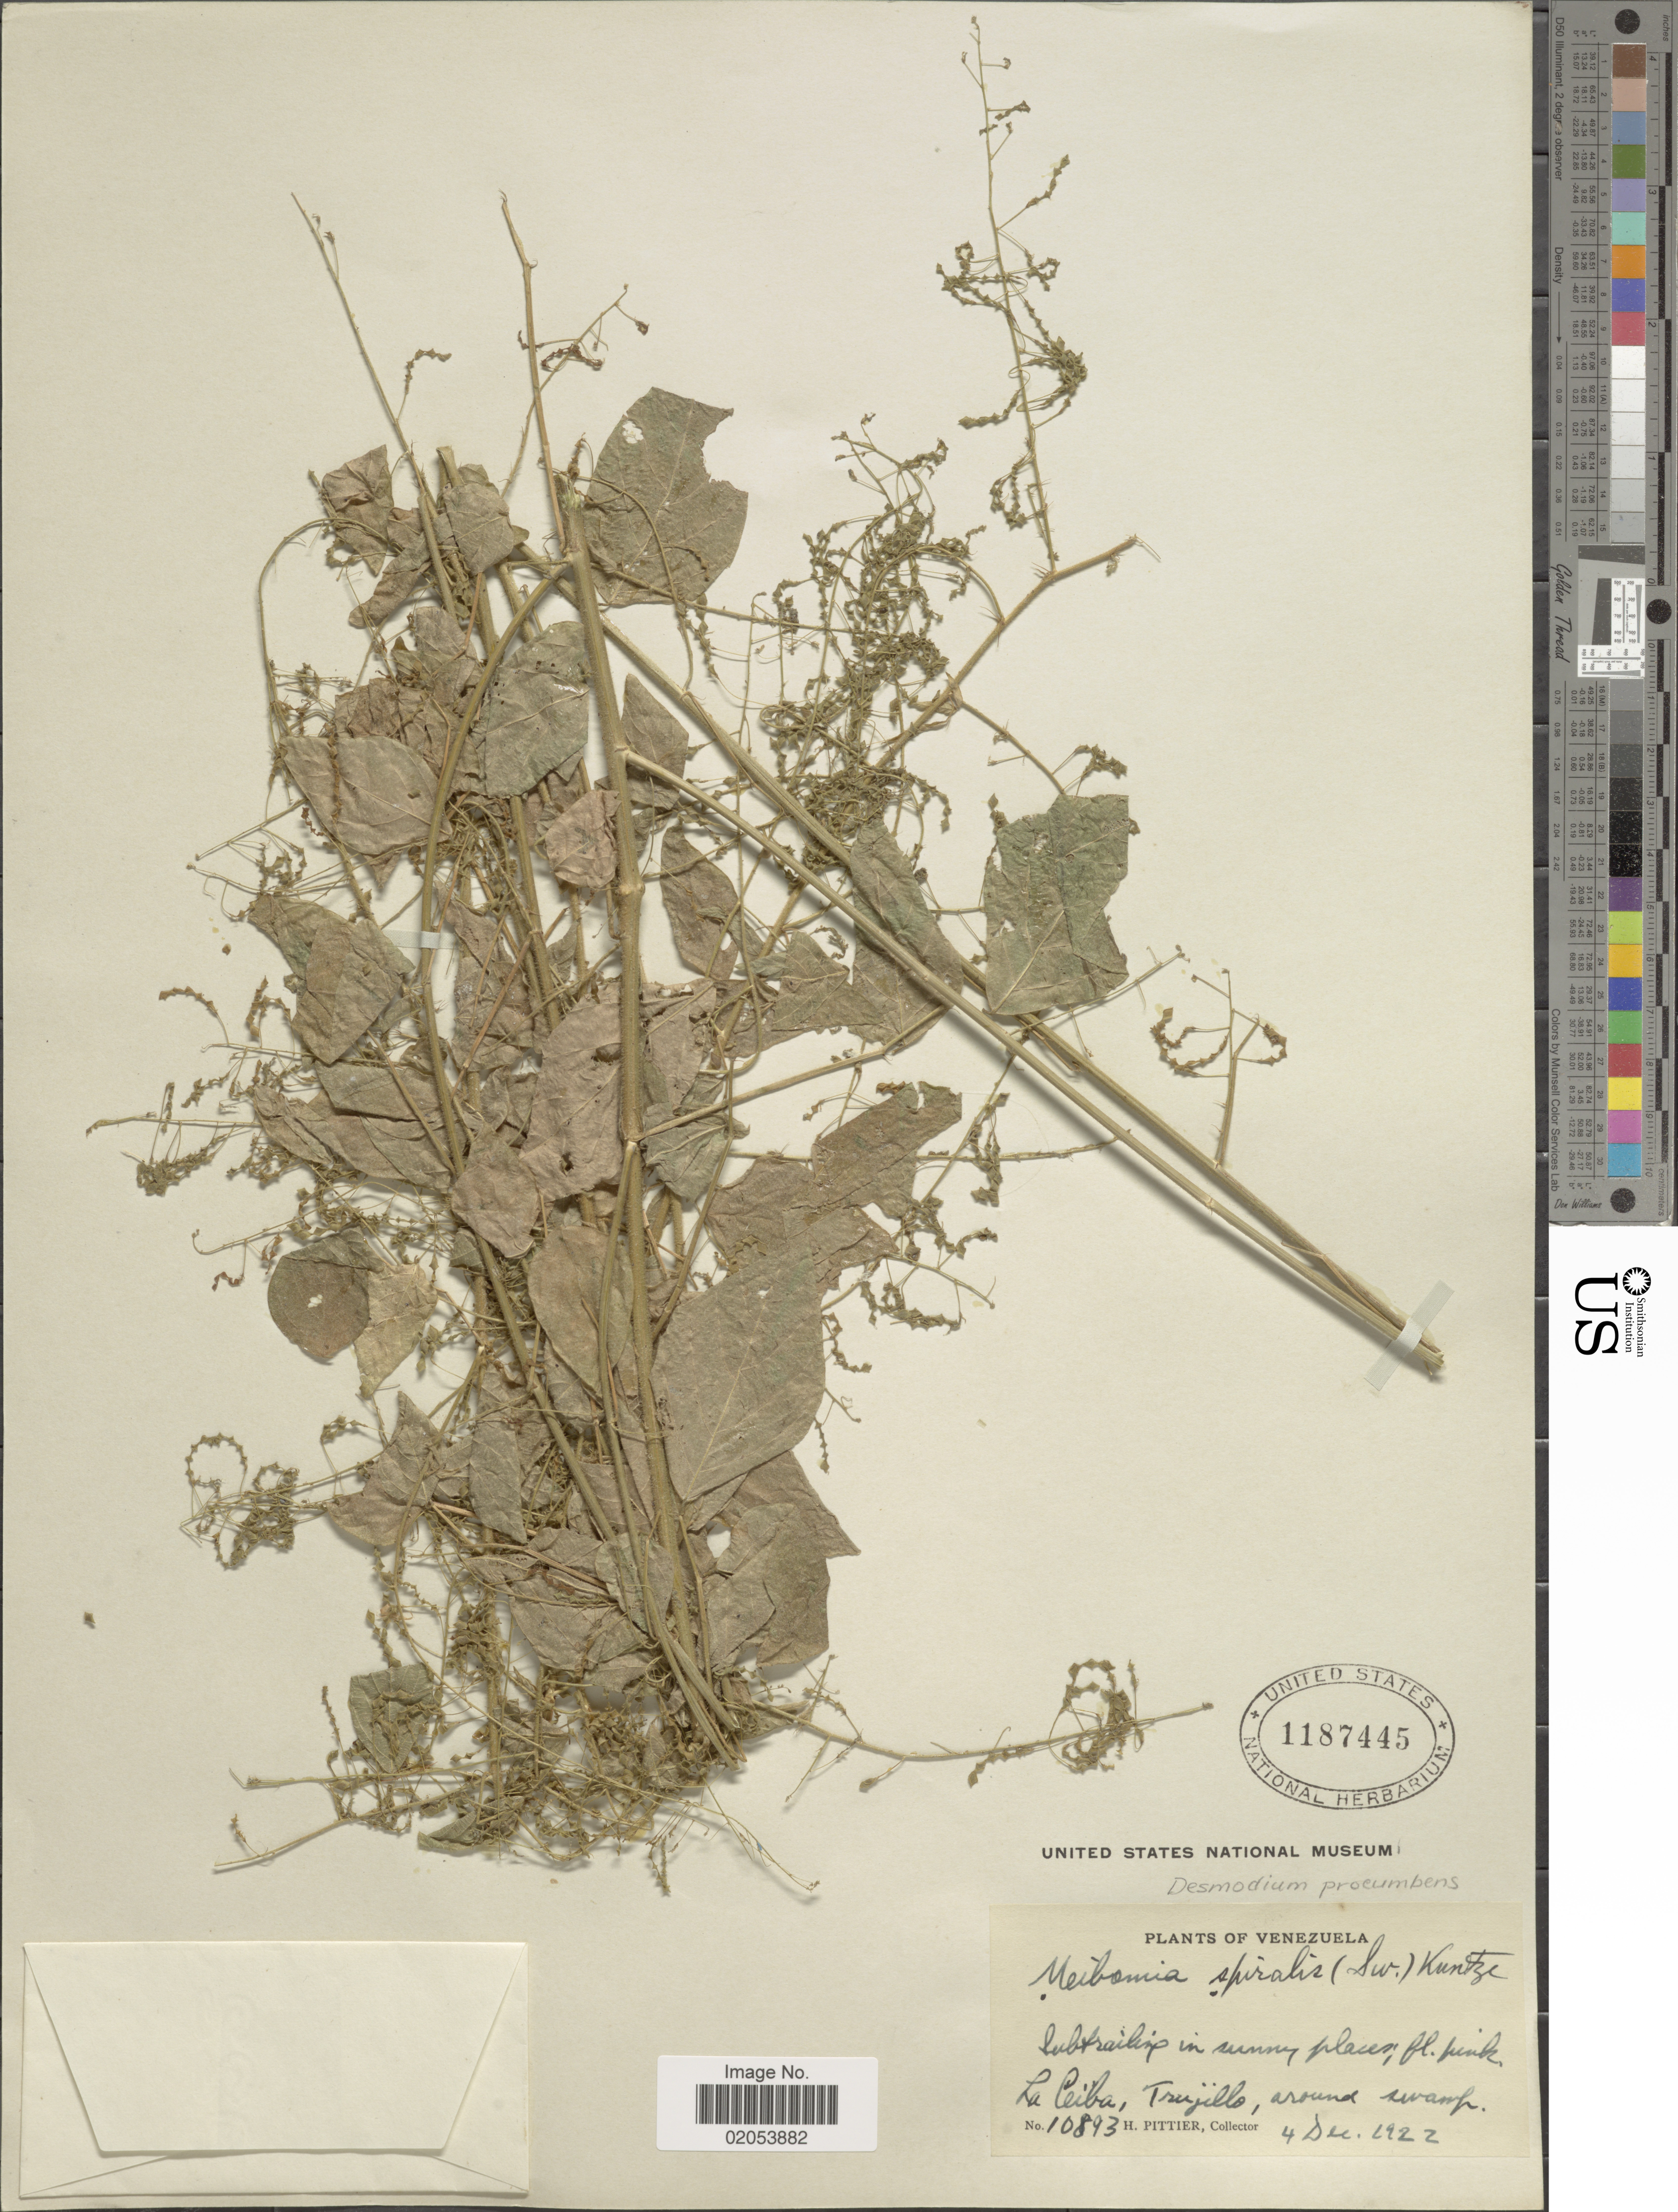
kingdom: Plantae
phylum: Tracheophyta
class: Magnoliopsida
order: Fabales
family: Fabaceae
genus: Desmodium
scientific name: Desmodium procumbens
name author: (Mill.) Hitchc.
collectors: H. F. Pittier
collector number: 10893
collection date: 1922-12-04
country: Venezuela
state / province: Trujillo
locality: La Ceiba, Trujillo, around swamp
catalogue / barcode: US 1187445